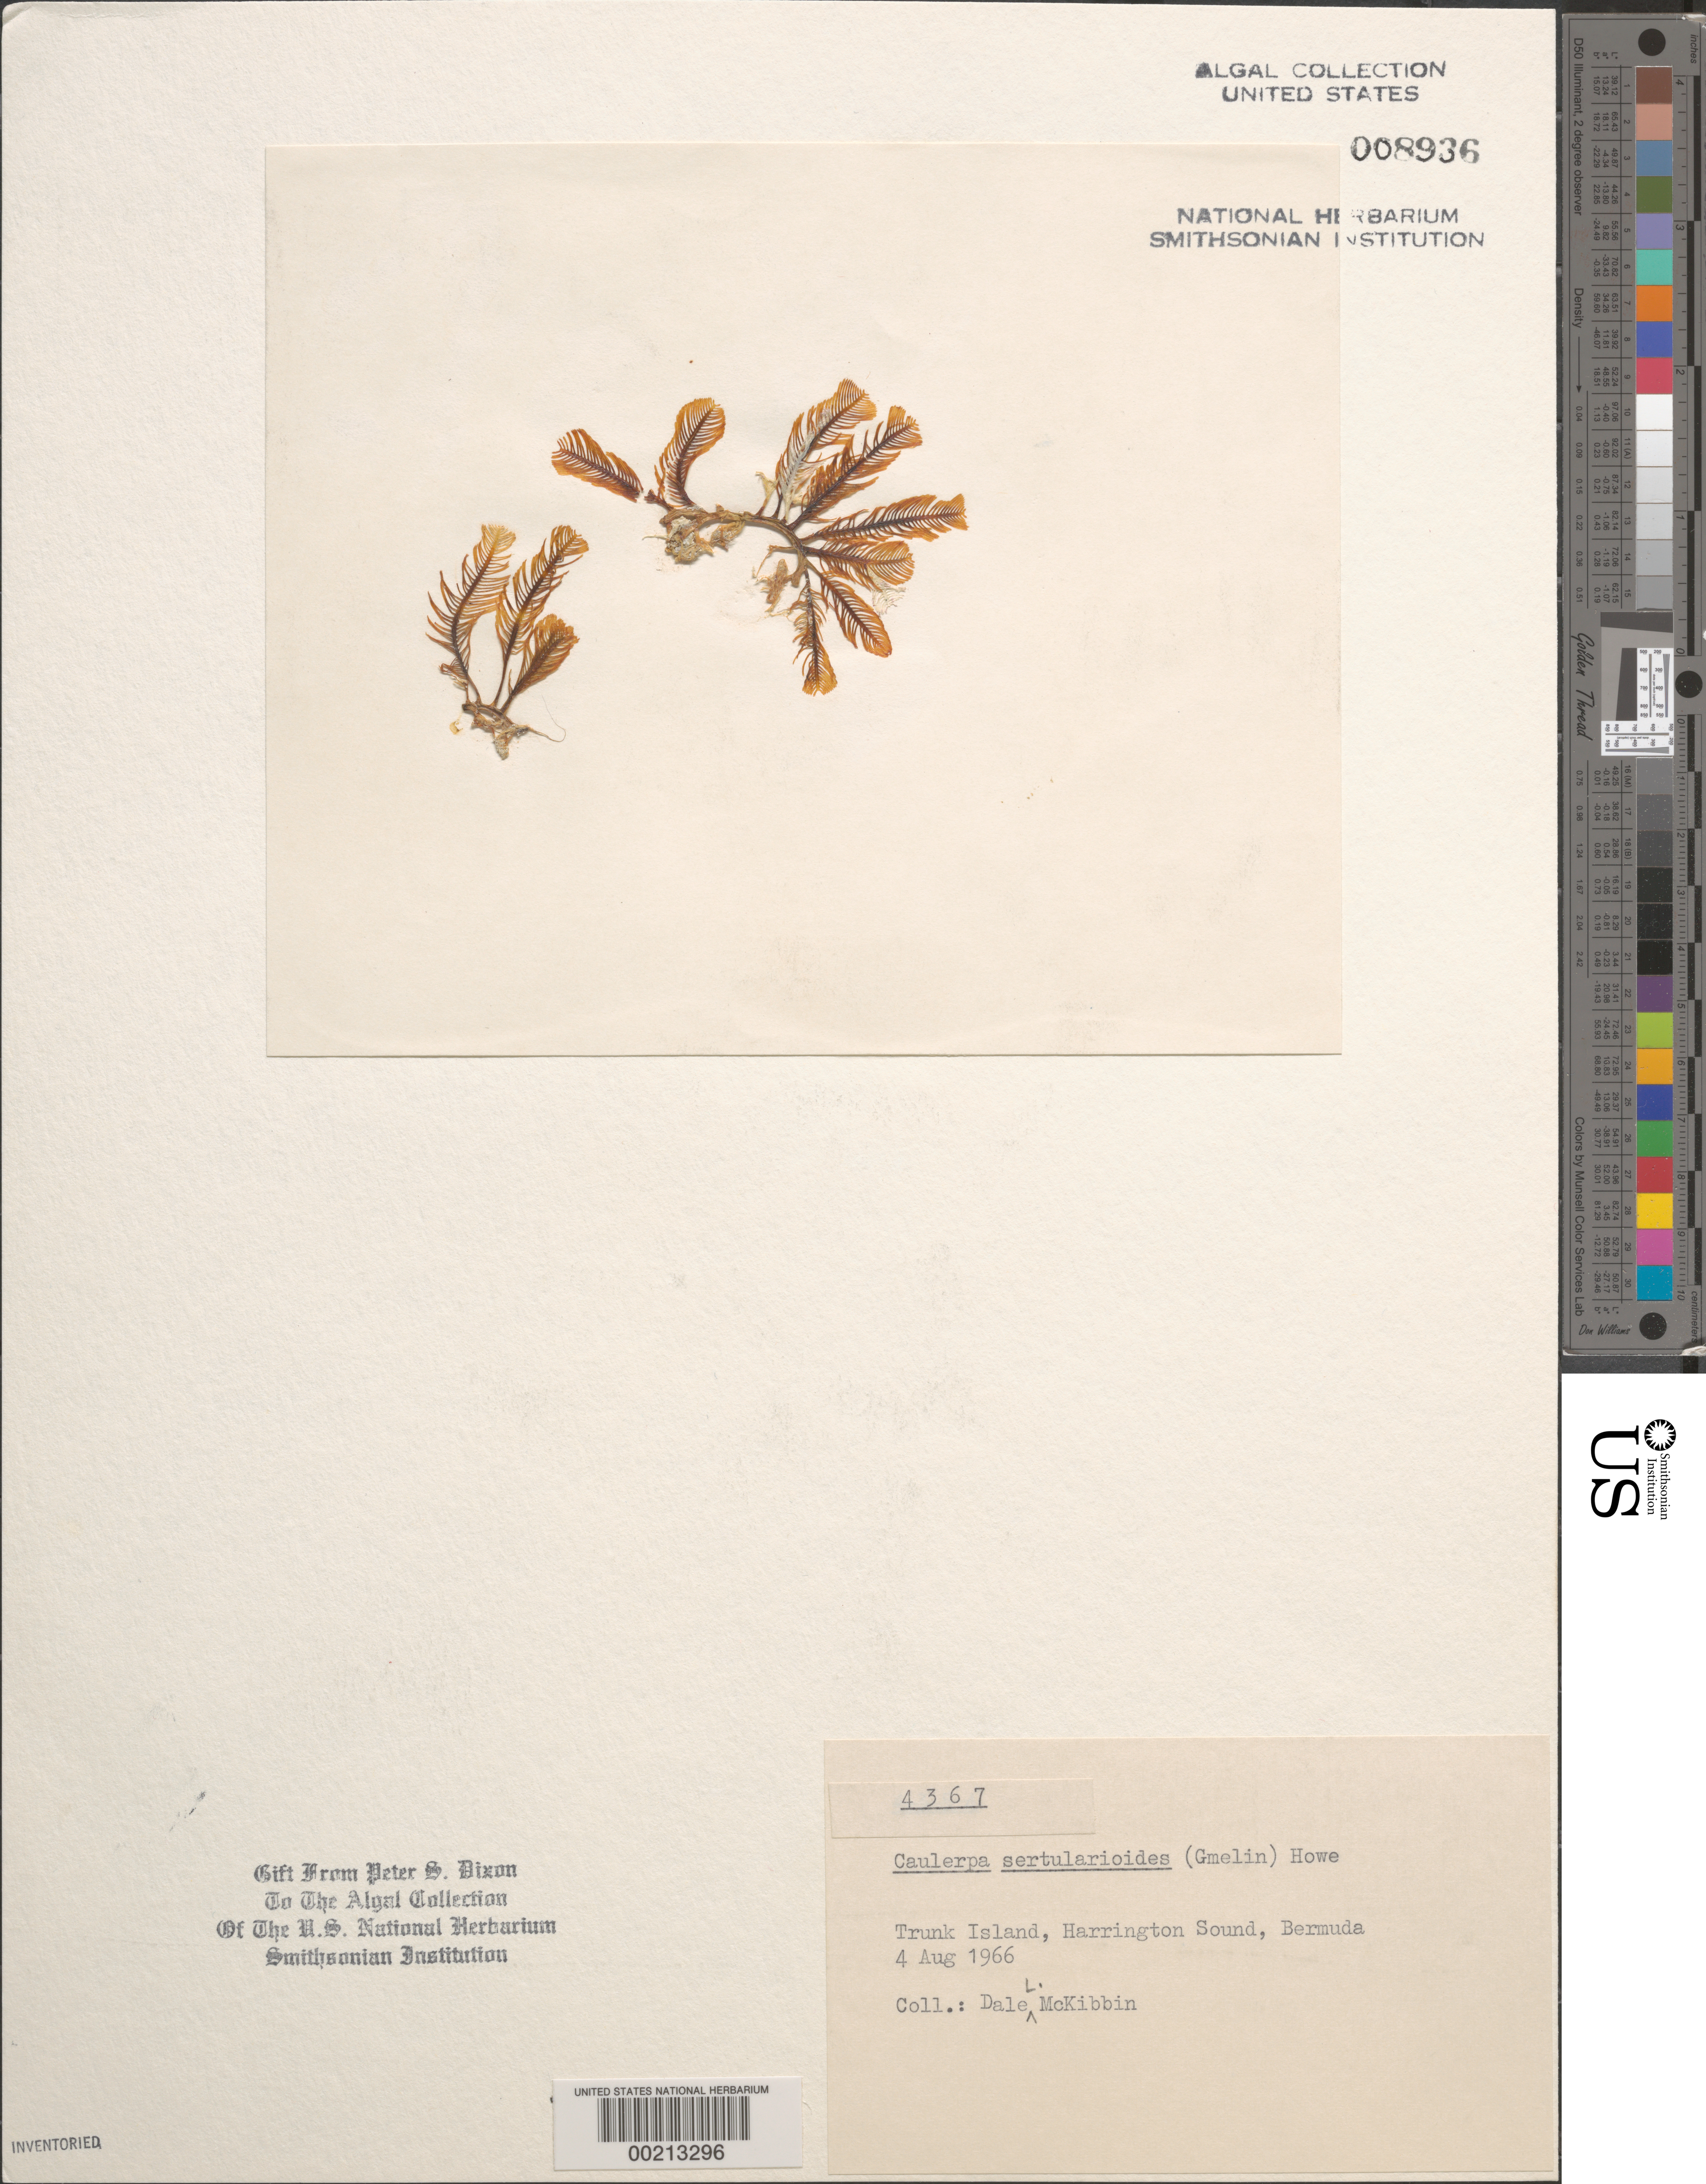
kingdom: Plantae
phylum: Chlorophyta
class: Ulvophyceae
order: Bryopsidales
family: Caulerpaceae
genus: Caulerpa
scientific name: Caulerpa sertularioides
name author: (S.G. Gmel.) M. Howe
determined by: Dixon, P. S.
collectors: D. Mckibbin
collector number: PSD 4367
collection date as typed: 04 Aug 1966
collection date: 1966-08-04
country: Bermuda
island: Bermuda Island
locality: Trunk Island, Harrington Sound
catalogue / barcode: US 8936